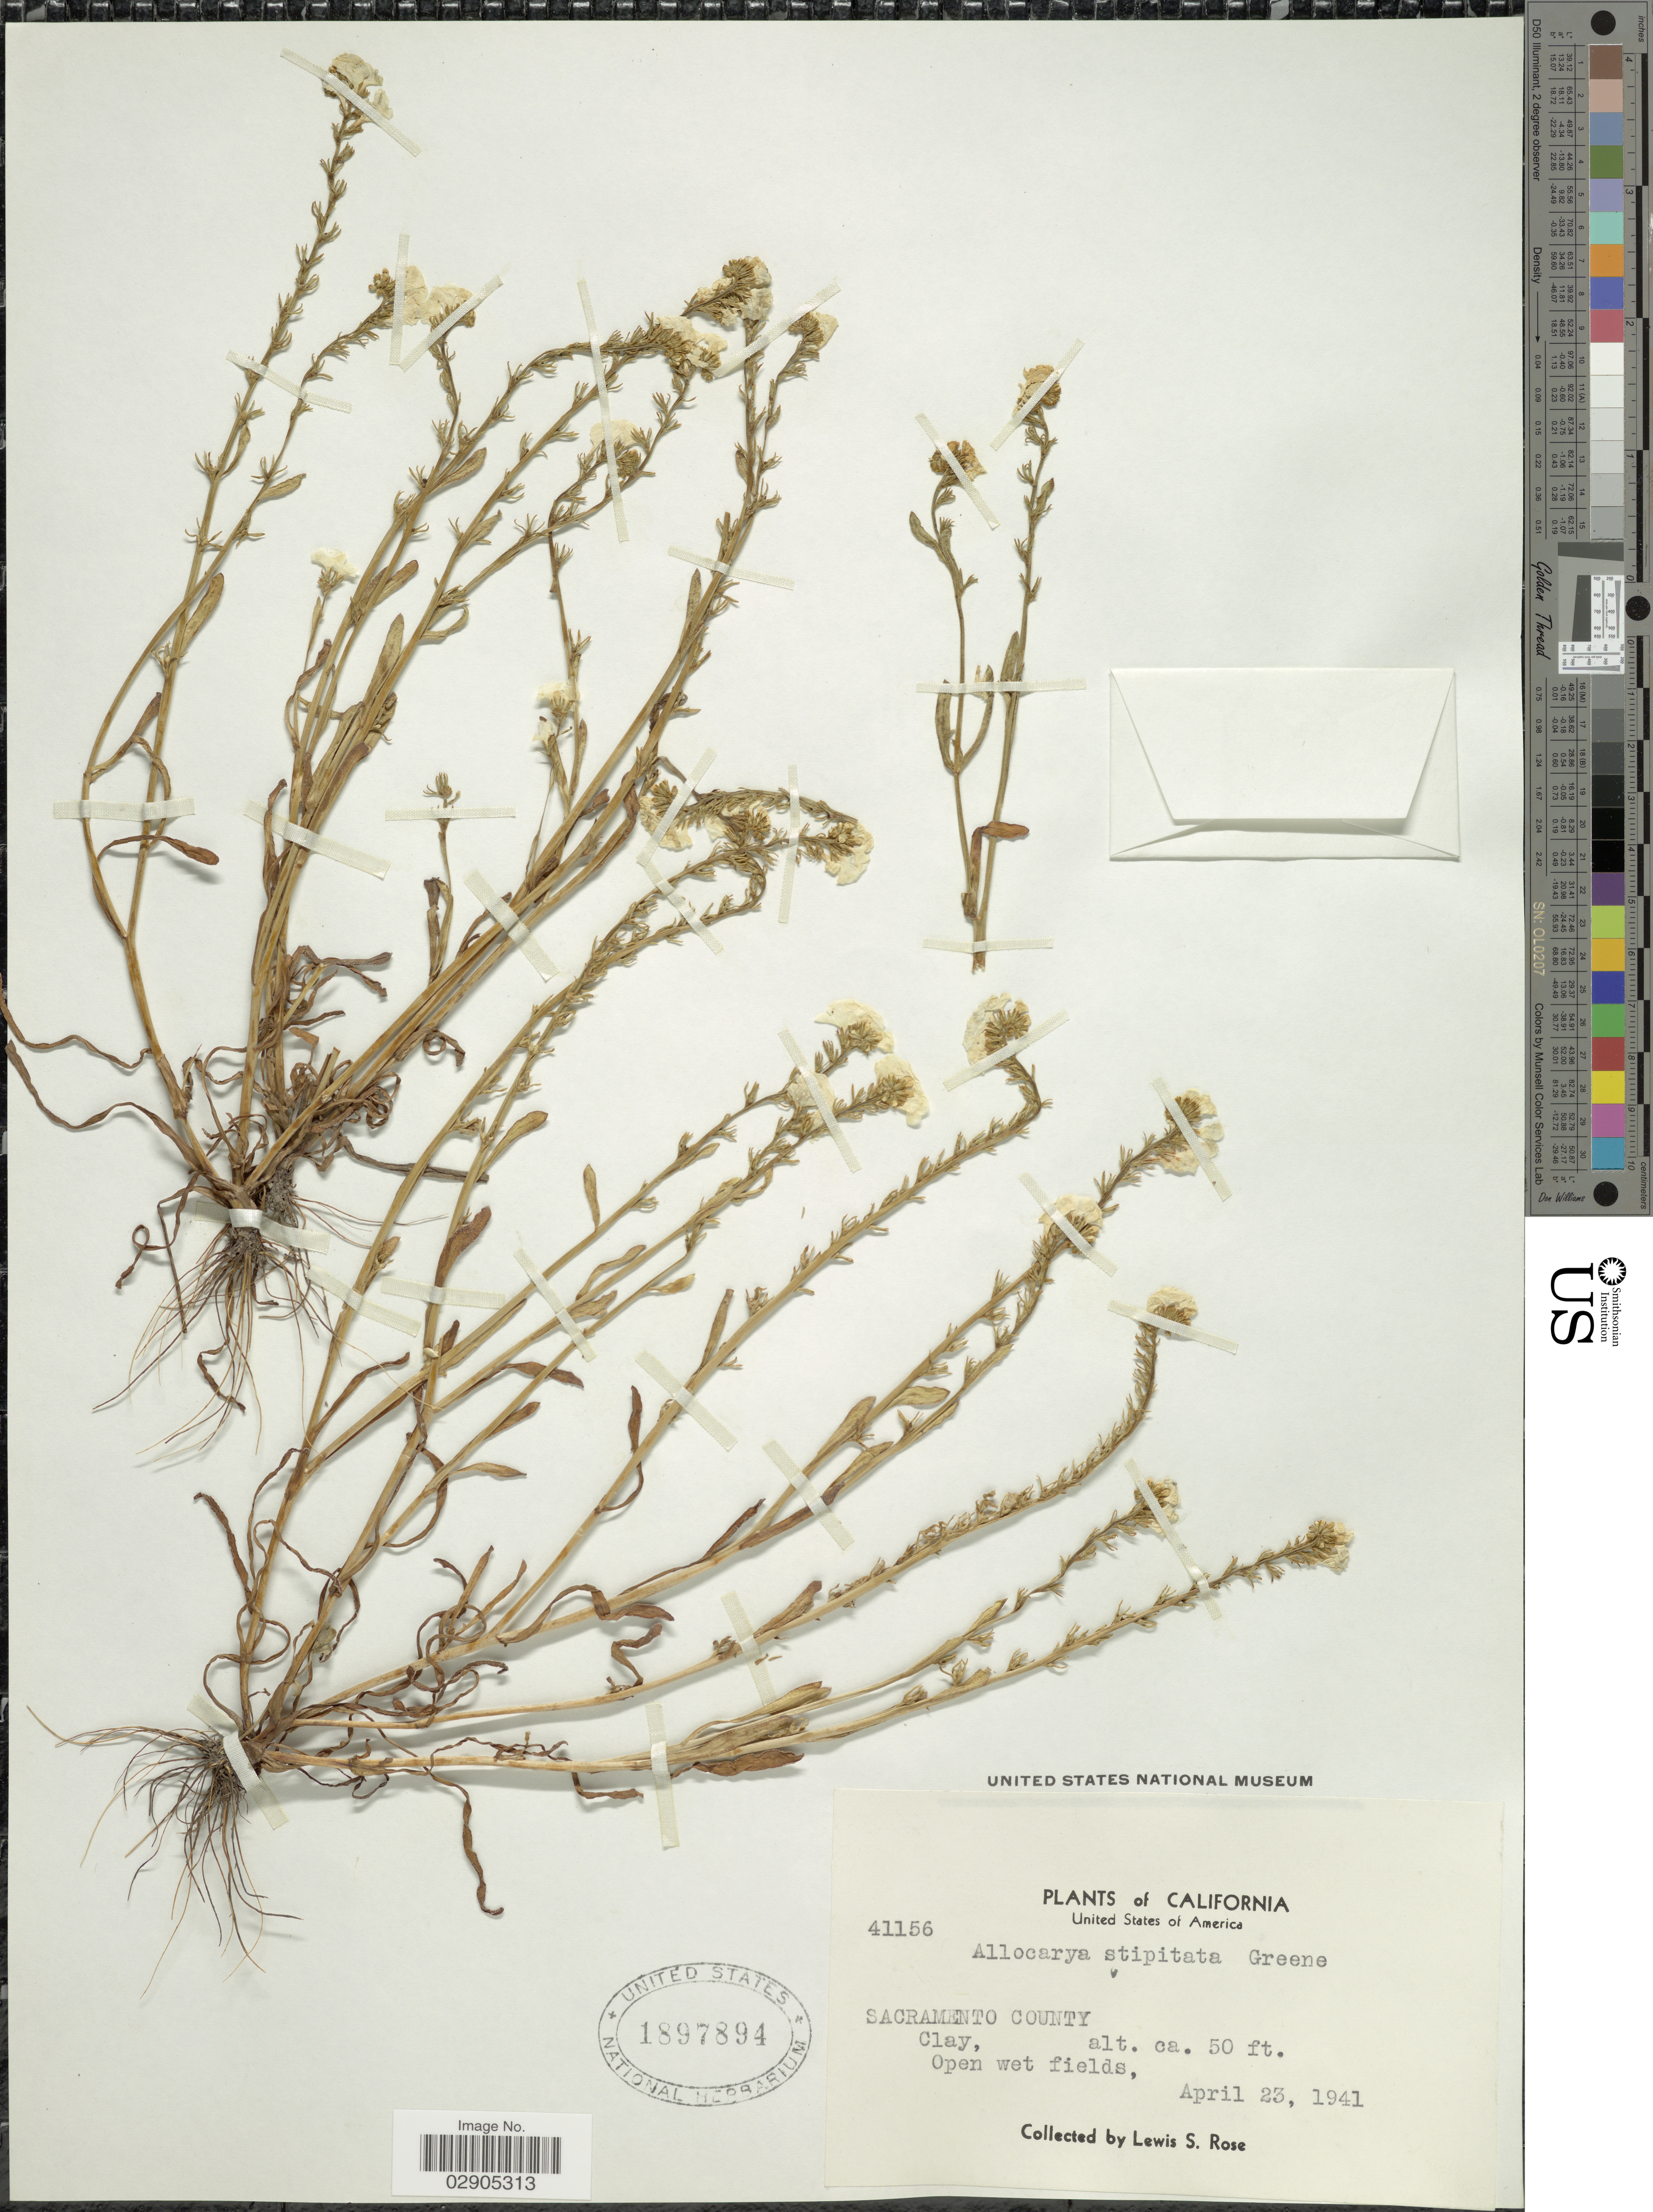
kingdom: Plantae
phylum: Tracheophyta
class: Magnoliopsida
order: Boraginales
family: Boraginaceae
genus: Allocarya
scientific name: Allocarya stipitata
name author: Greene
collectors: L. S. Rose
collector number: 41156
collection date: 1941-04-23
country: United States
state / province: California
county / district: Sacramento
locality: Sacramento County. Clay.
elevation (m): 15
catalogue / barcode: US 1897894